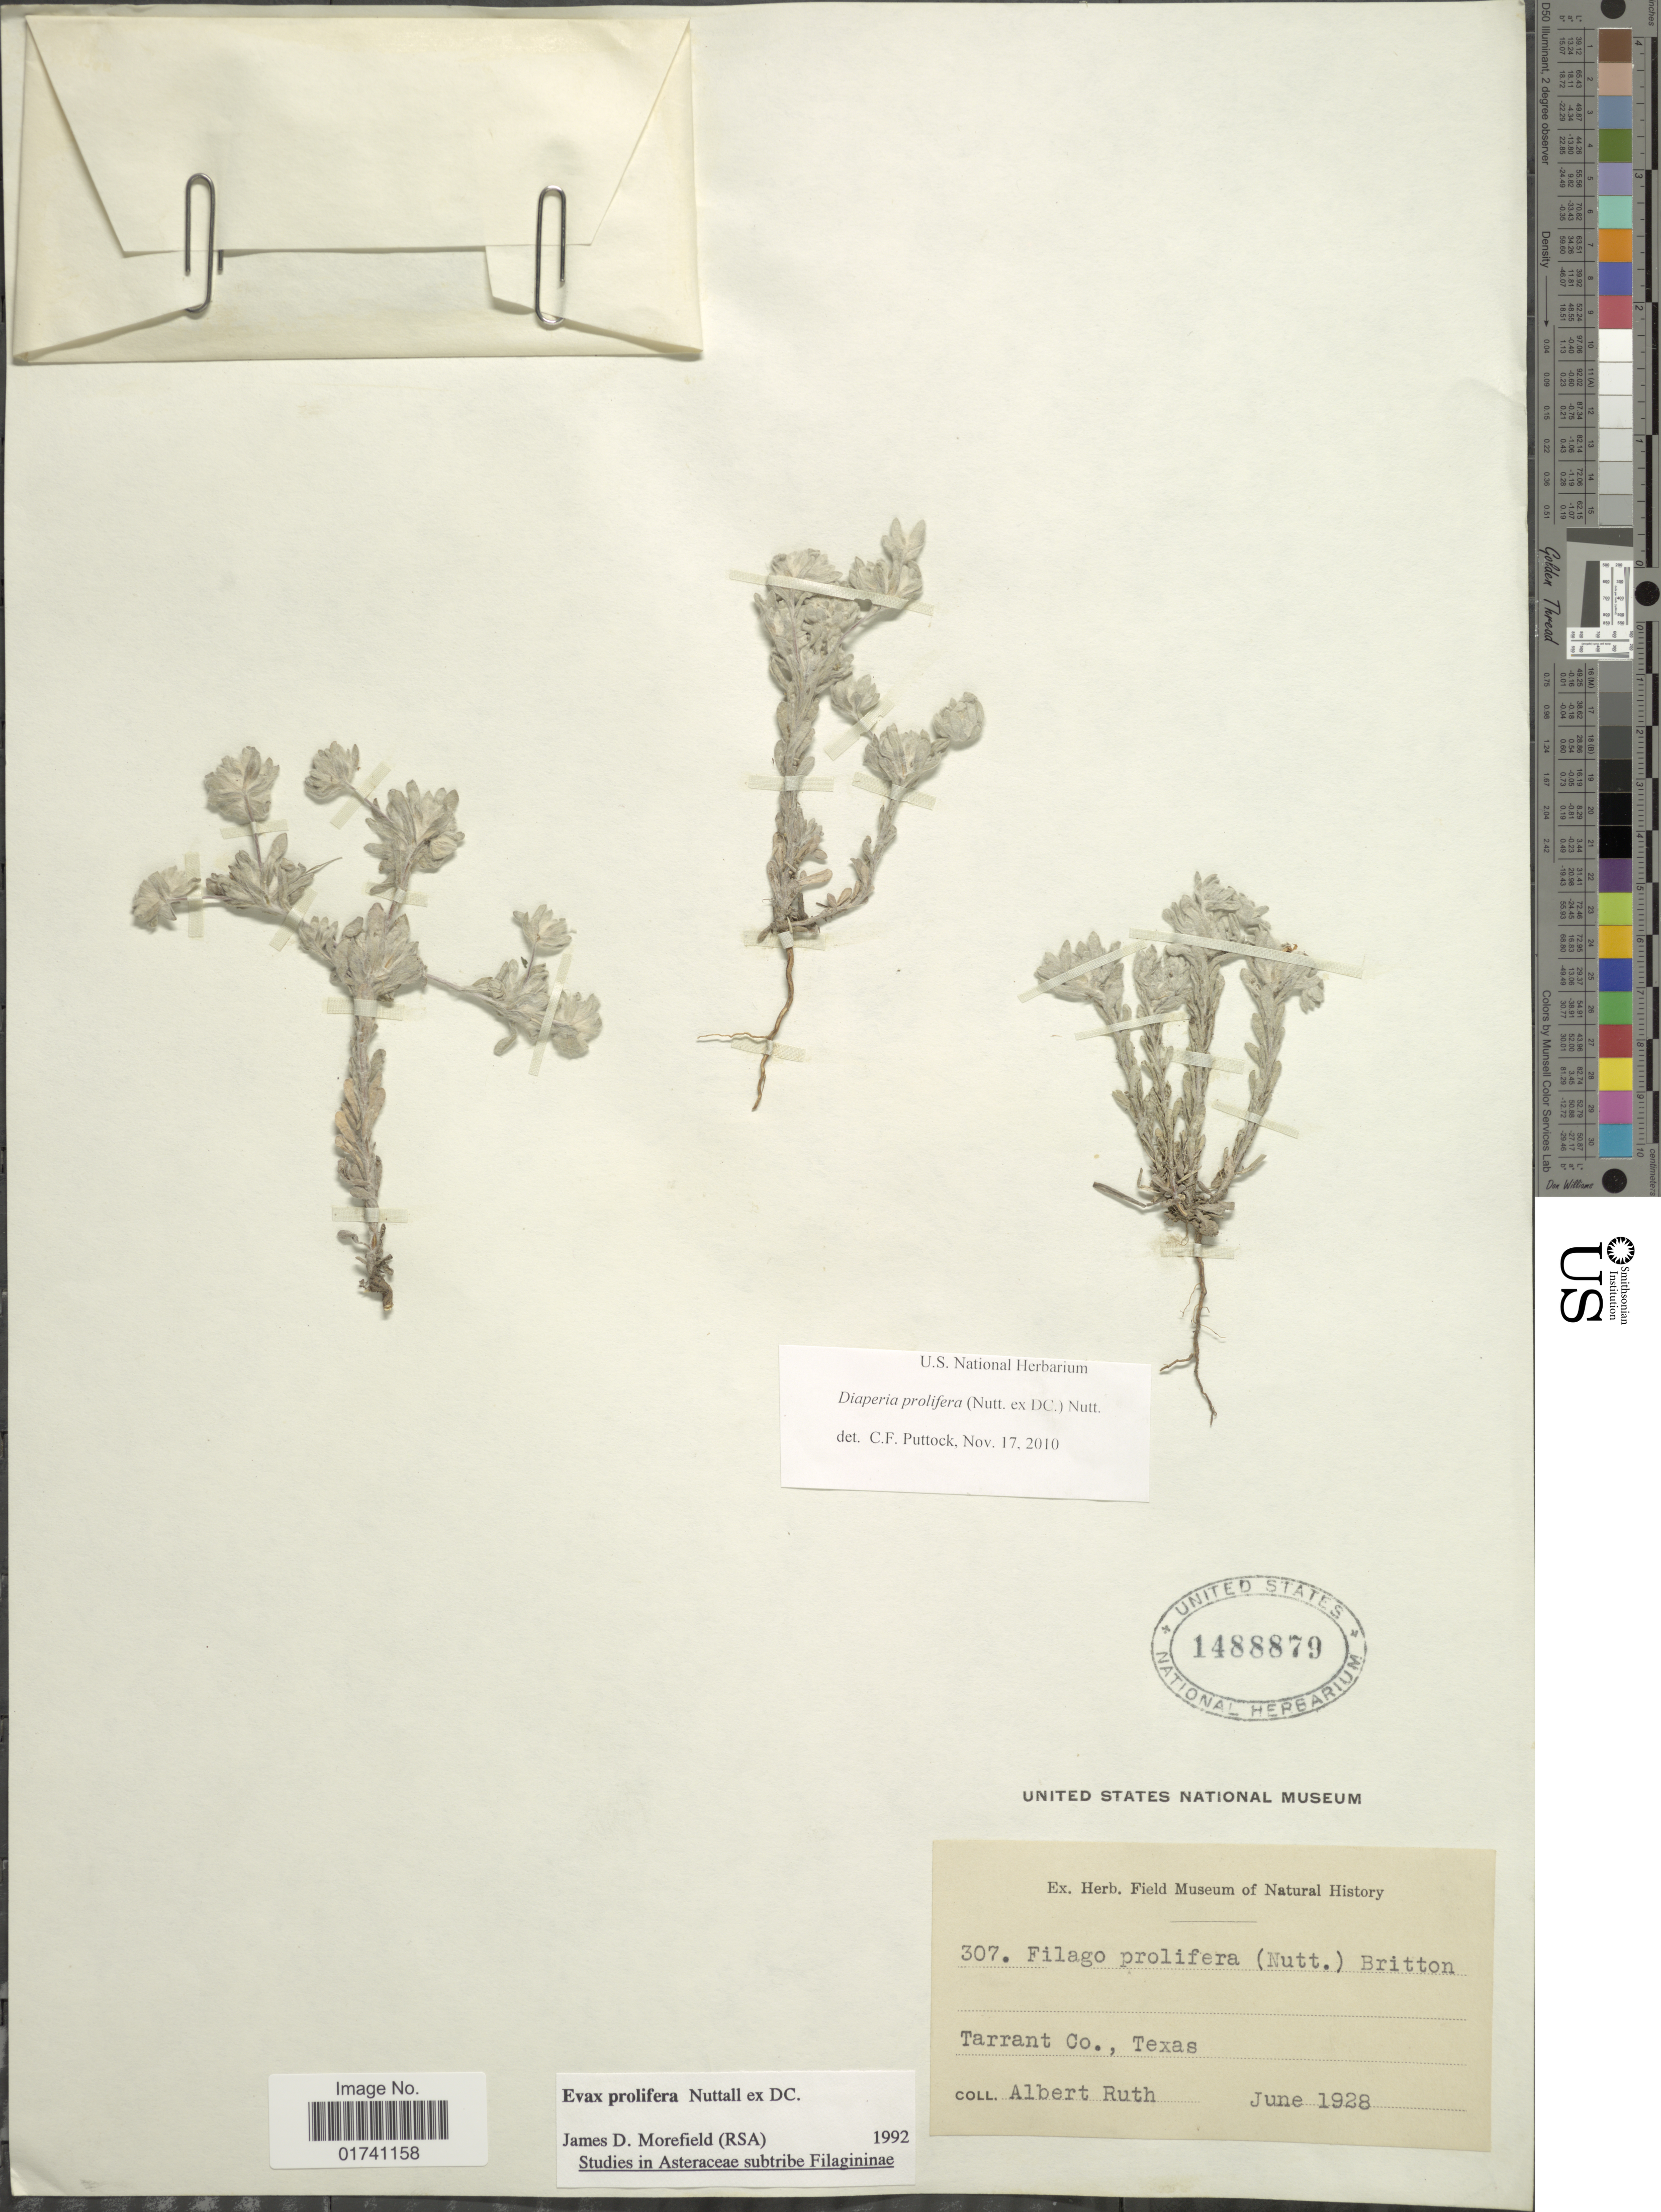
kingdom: Plantae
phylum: Tracheophyta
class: Magnoliopsida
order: Asterales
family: Asteraceae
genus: Diaperia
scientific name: Diaperia prolifera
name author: (Nutt. ex DC.) Morefield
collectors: A. Ruth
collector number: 307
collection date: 1928-06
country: United States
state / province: Texas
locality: Tarrant Co.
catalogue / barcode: US 1488879